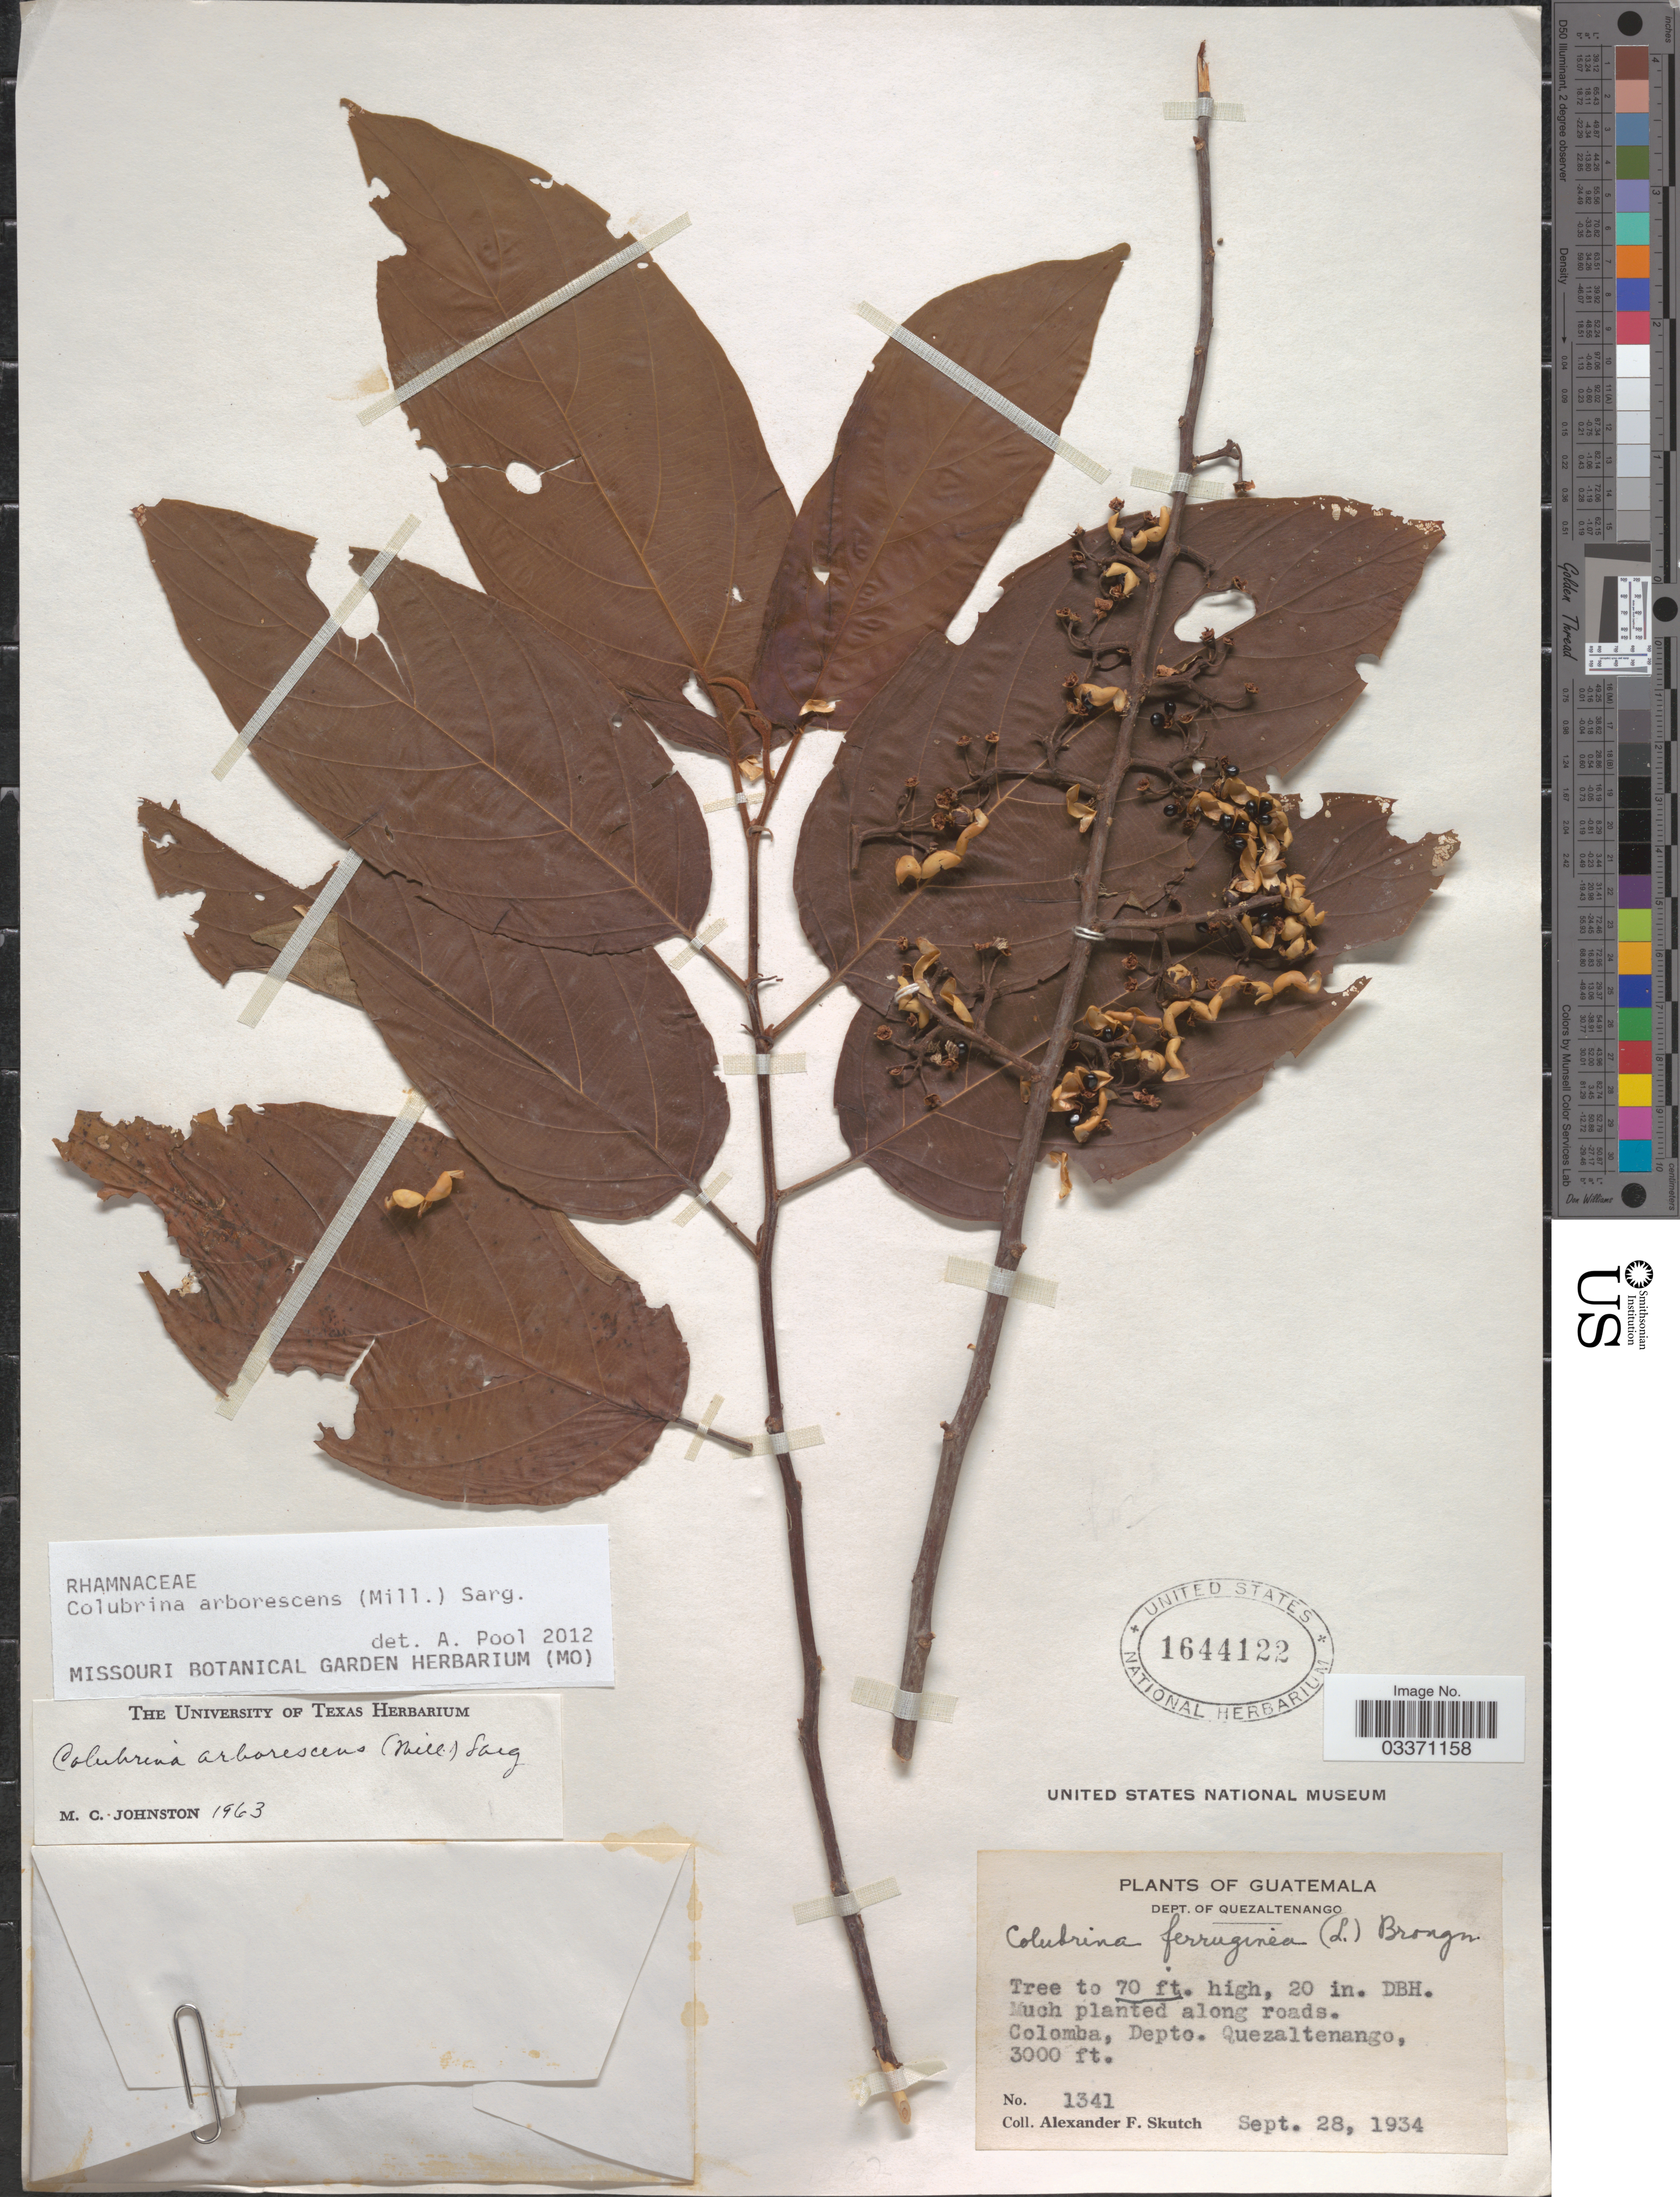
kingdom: Plantae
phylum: Tracheophyta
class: Magnoliopsida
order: Rosales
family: Rhamnaceae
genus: Colubrina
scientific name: Colubrina arborescens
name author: (Mill.) Sarg.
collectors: A. F. Skutch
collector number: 1341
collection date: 1934-09-28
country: Guatemala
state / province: Quetzaltenango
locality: Dept. of Quezaltenango, Colomba, Depto. Quezaltenango.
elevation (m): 914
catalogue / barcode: US 1644122